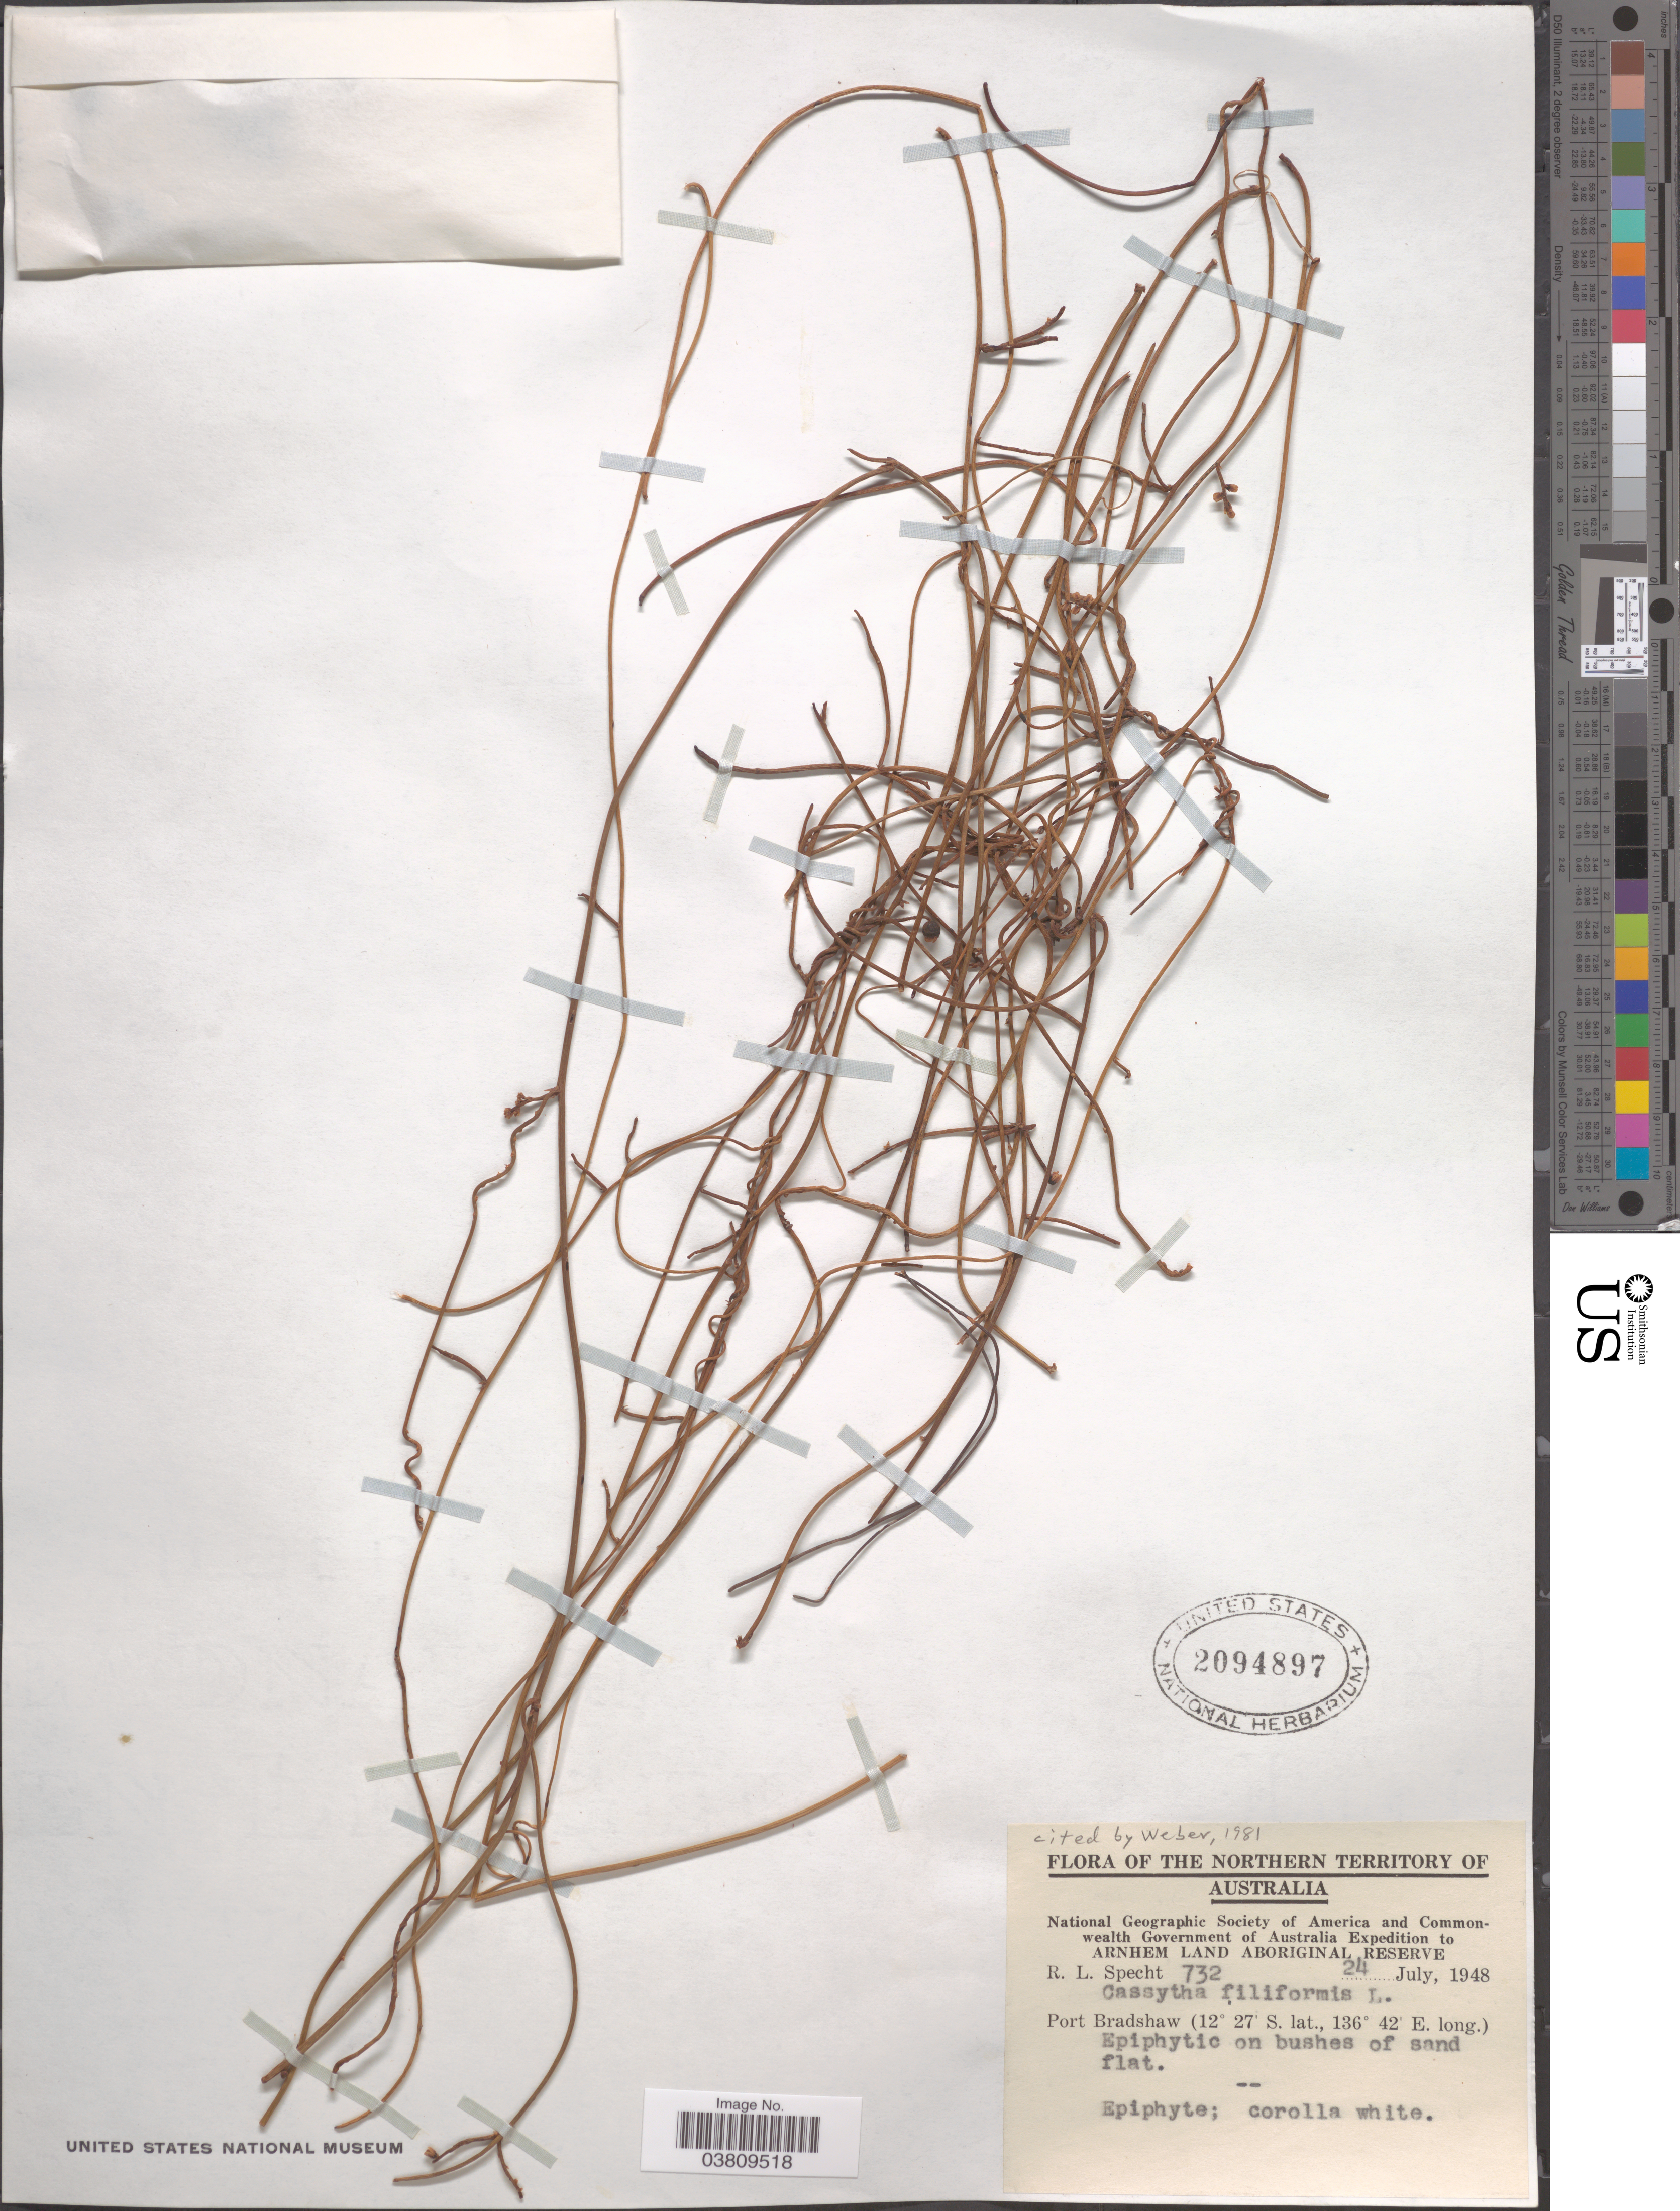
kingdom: Plantae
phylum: Tracheophyta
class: Magnoliopsida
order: Laurales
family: Lauraceae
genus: Cassytha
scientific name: Cassytha filiformis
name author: L.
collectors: R. L. Specht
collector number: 732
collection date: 1948-07-24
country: Australia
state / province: Northern Territory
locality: Arnhem Land Aboriginal Reserve. Port Bradshaw.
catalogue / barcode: US 2094897